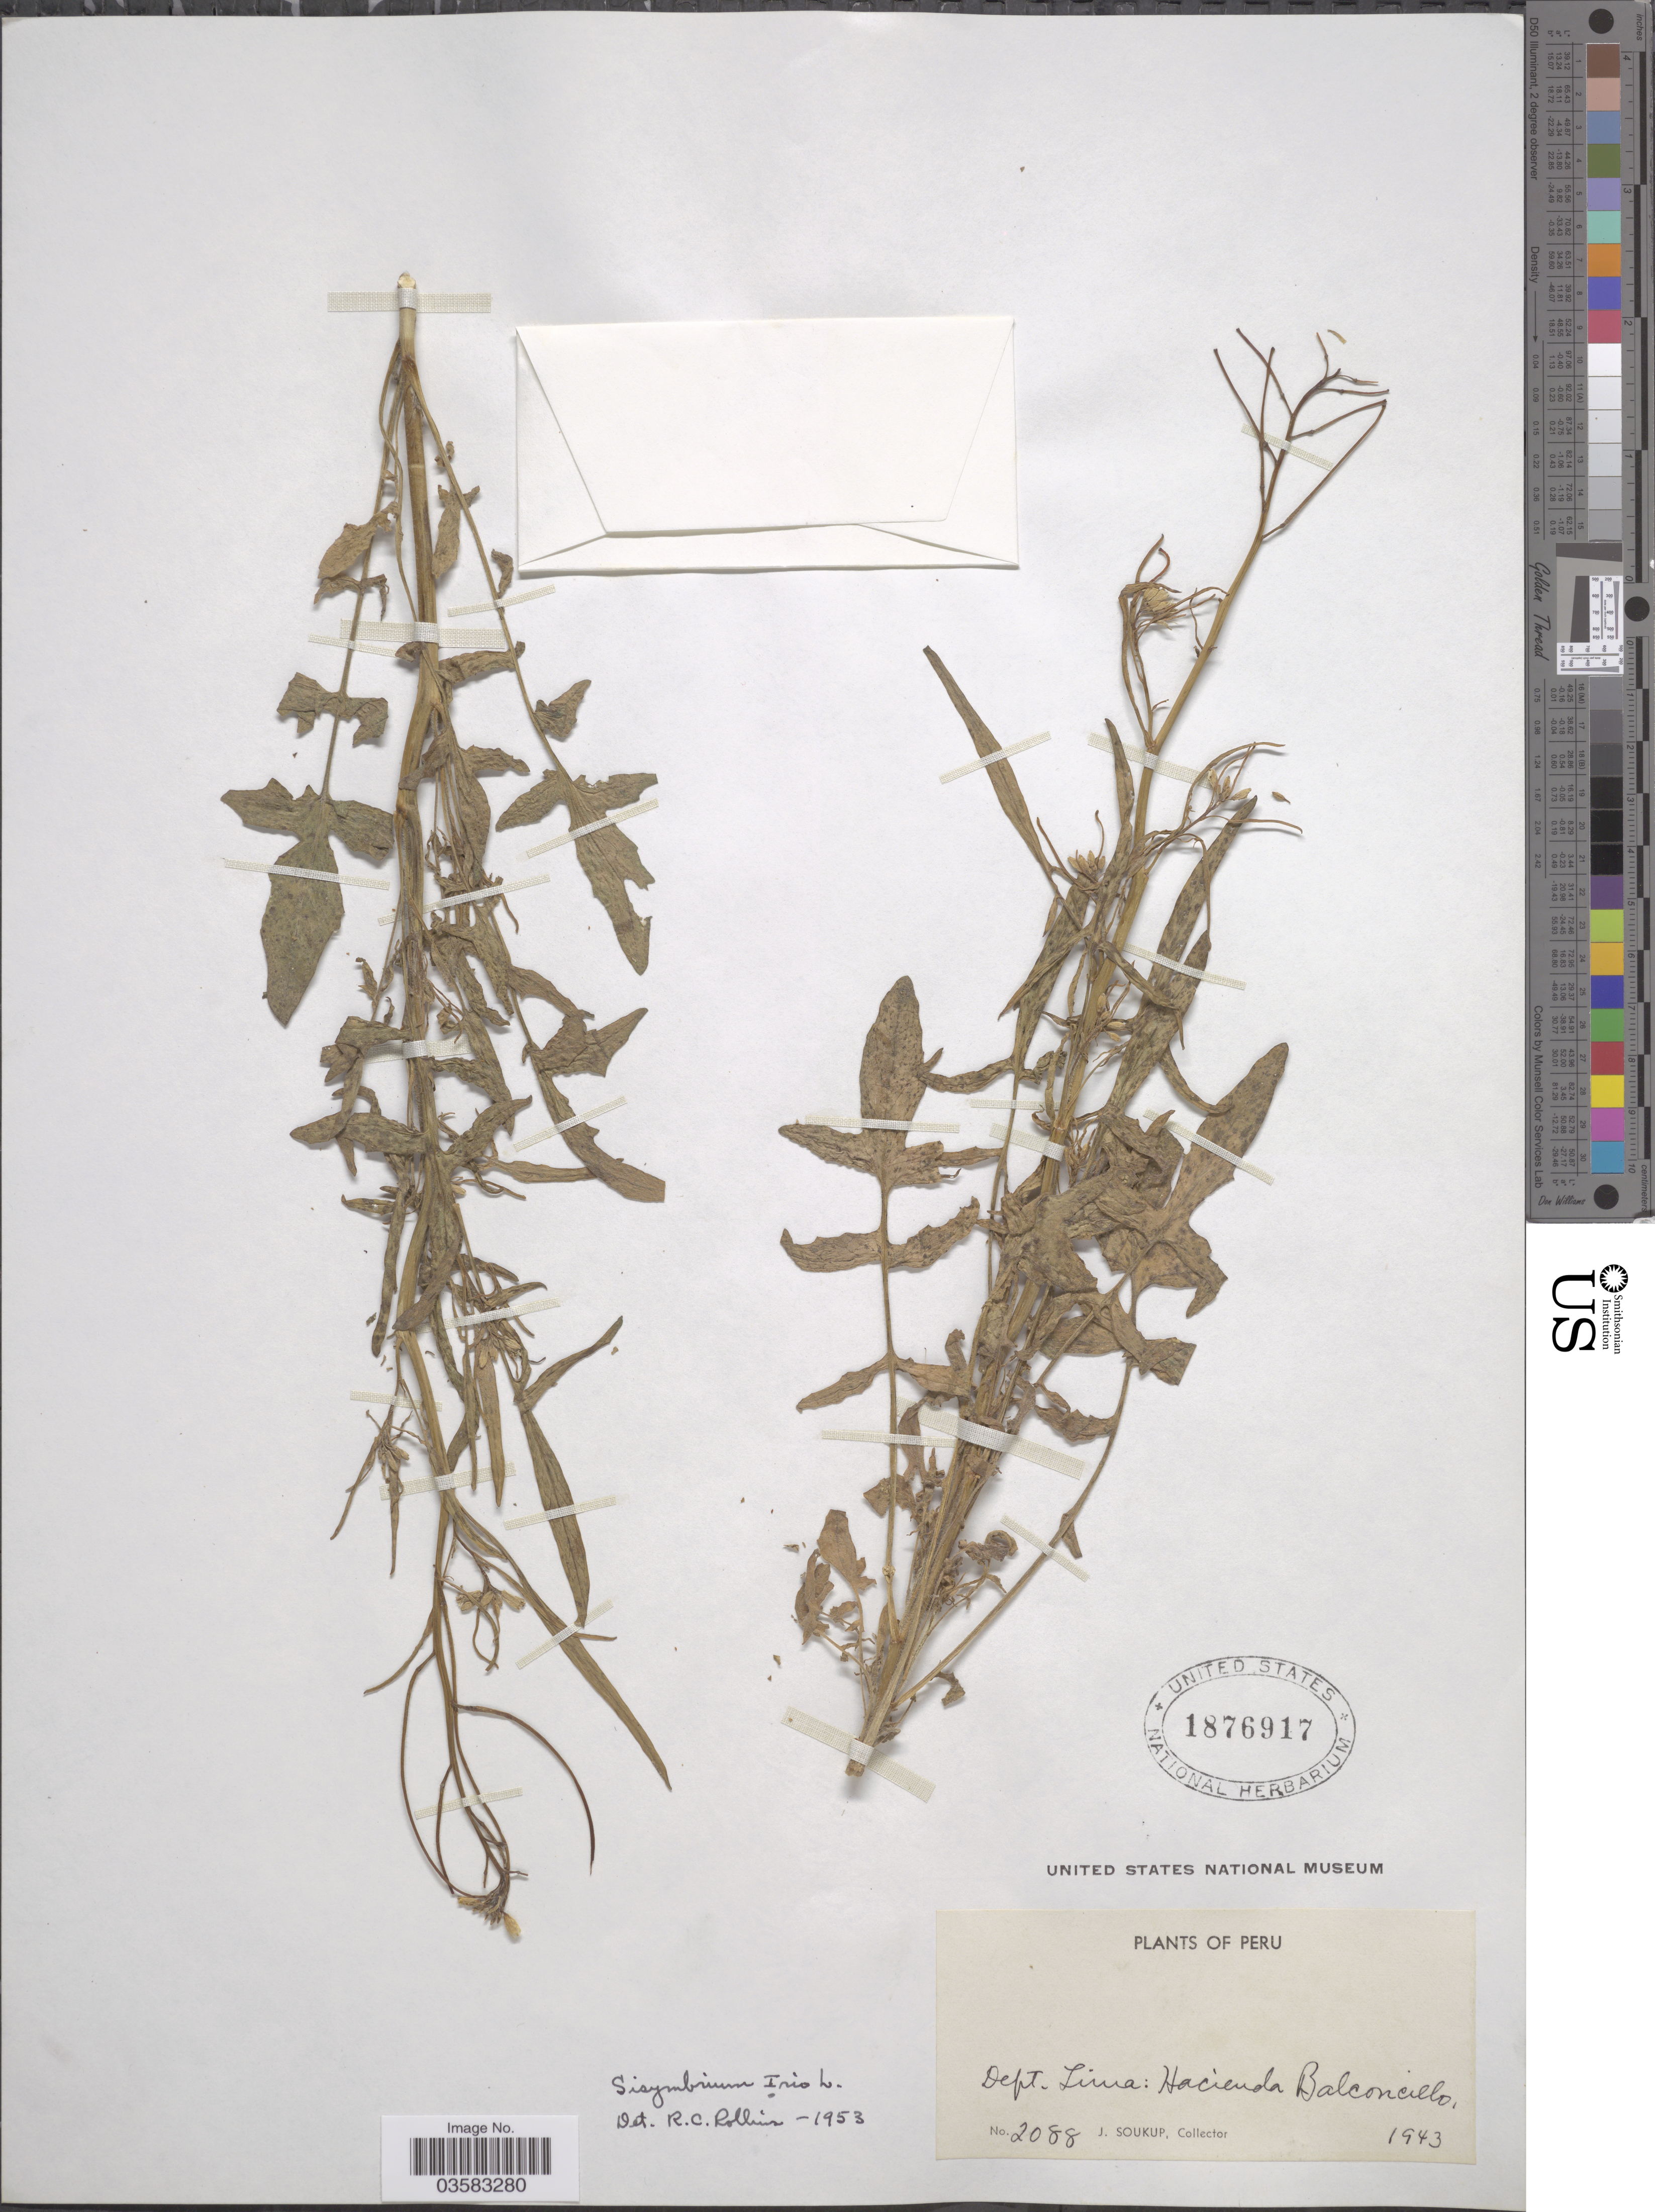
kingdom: Plantae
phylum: Tracheophyta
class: Magnoliopsida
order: Brassicales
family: Brassicaceae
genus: Sisymbrium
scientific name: Sisymbrium irio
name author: L.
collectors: J. Soukup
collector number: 2088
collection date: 1943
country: Peru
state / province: Lima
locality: Dept. Lima: Hacienda Balconcillo.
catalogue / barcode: US 1876917